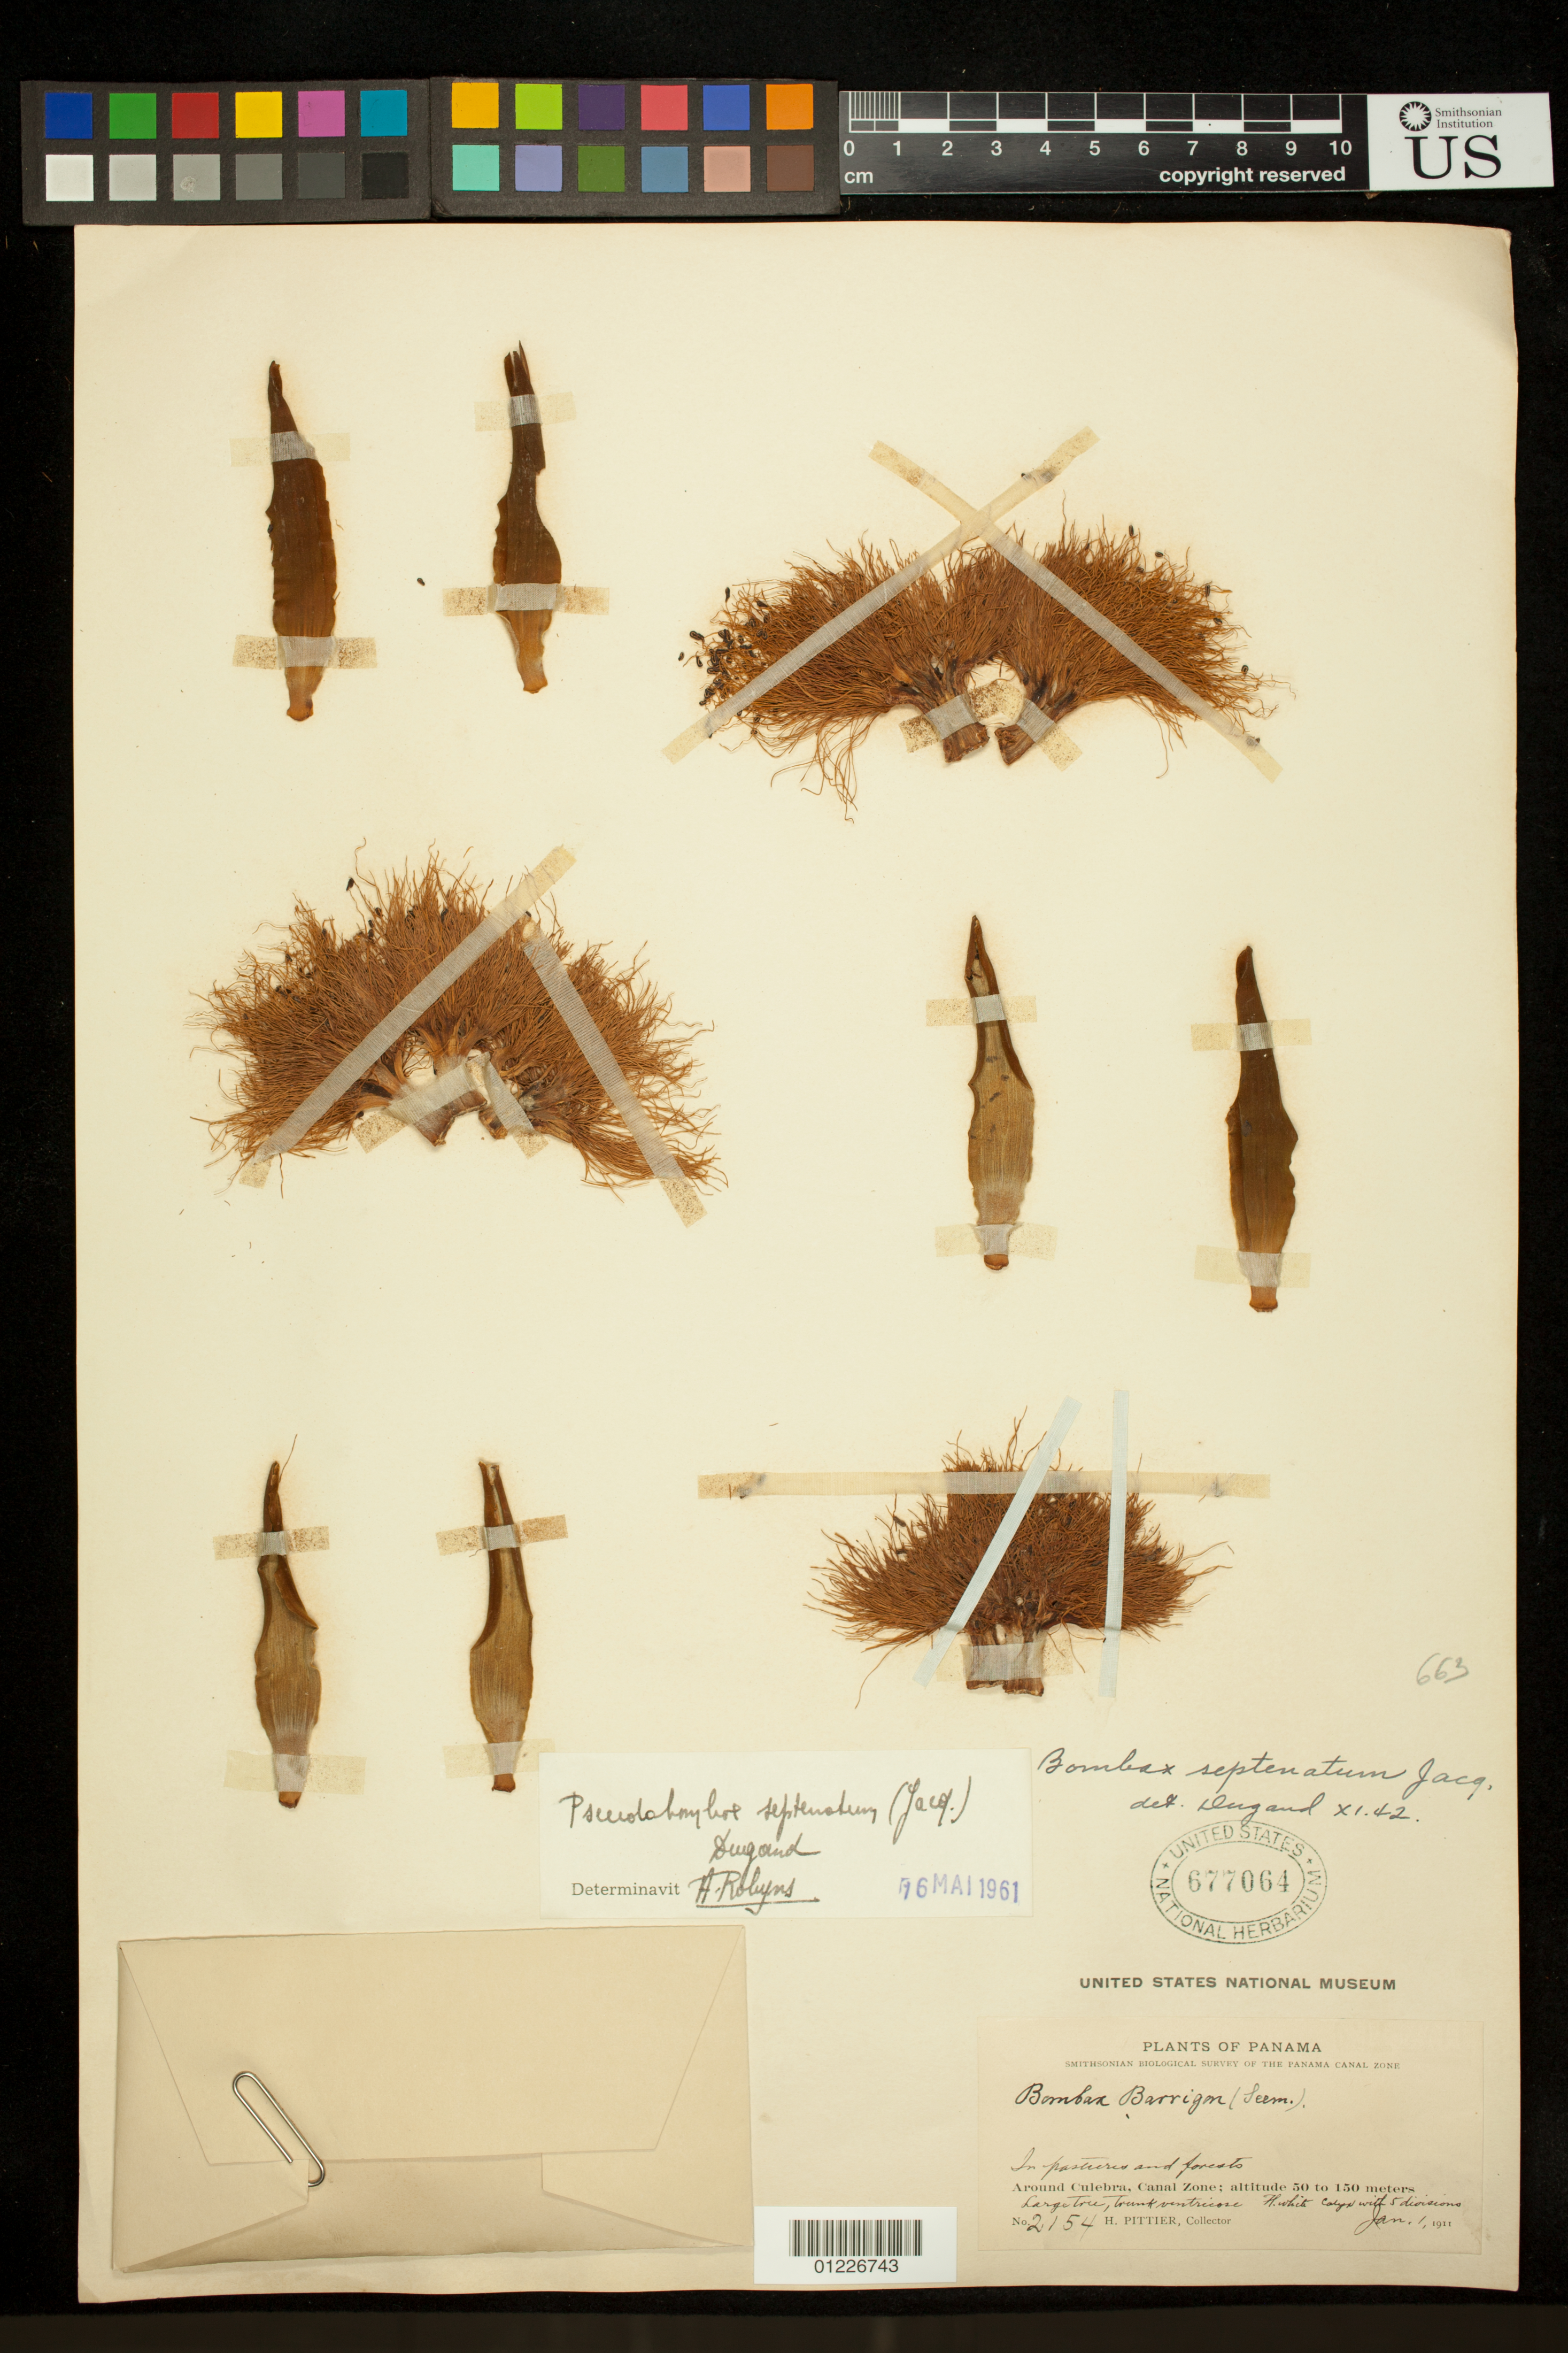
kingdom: Plantae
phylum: Tracheophyta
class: Magnoliopsida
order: Malvales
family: Malvaceae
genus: Pseudobombax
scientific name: Pseudobombax septenatum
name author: (Jacq.) Dugand G.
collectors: H. F. Pittier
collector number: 2154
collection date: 1911-01-01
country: Panama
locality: Around Culebra, Canal Zone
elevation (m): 50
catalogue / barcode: US 677064